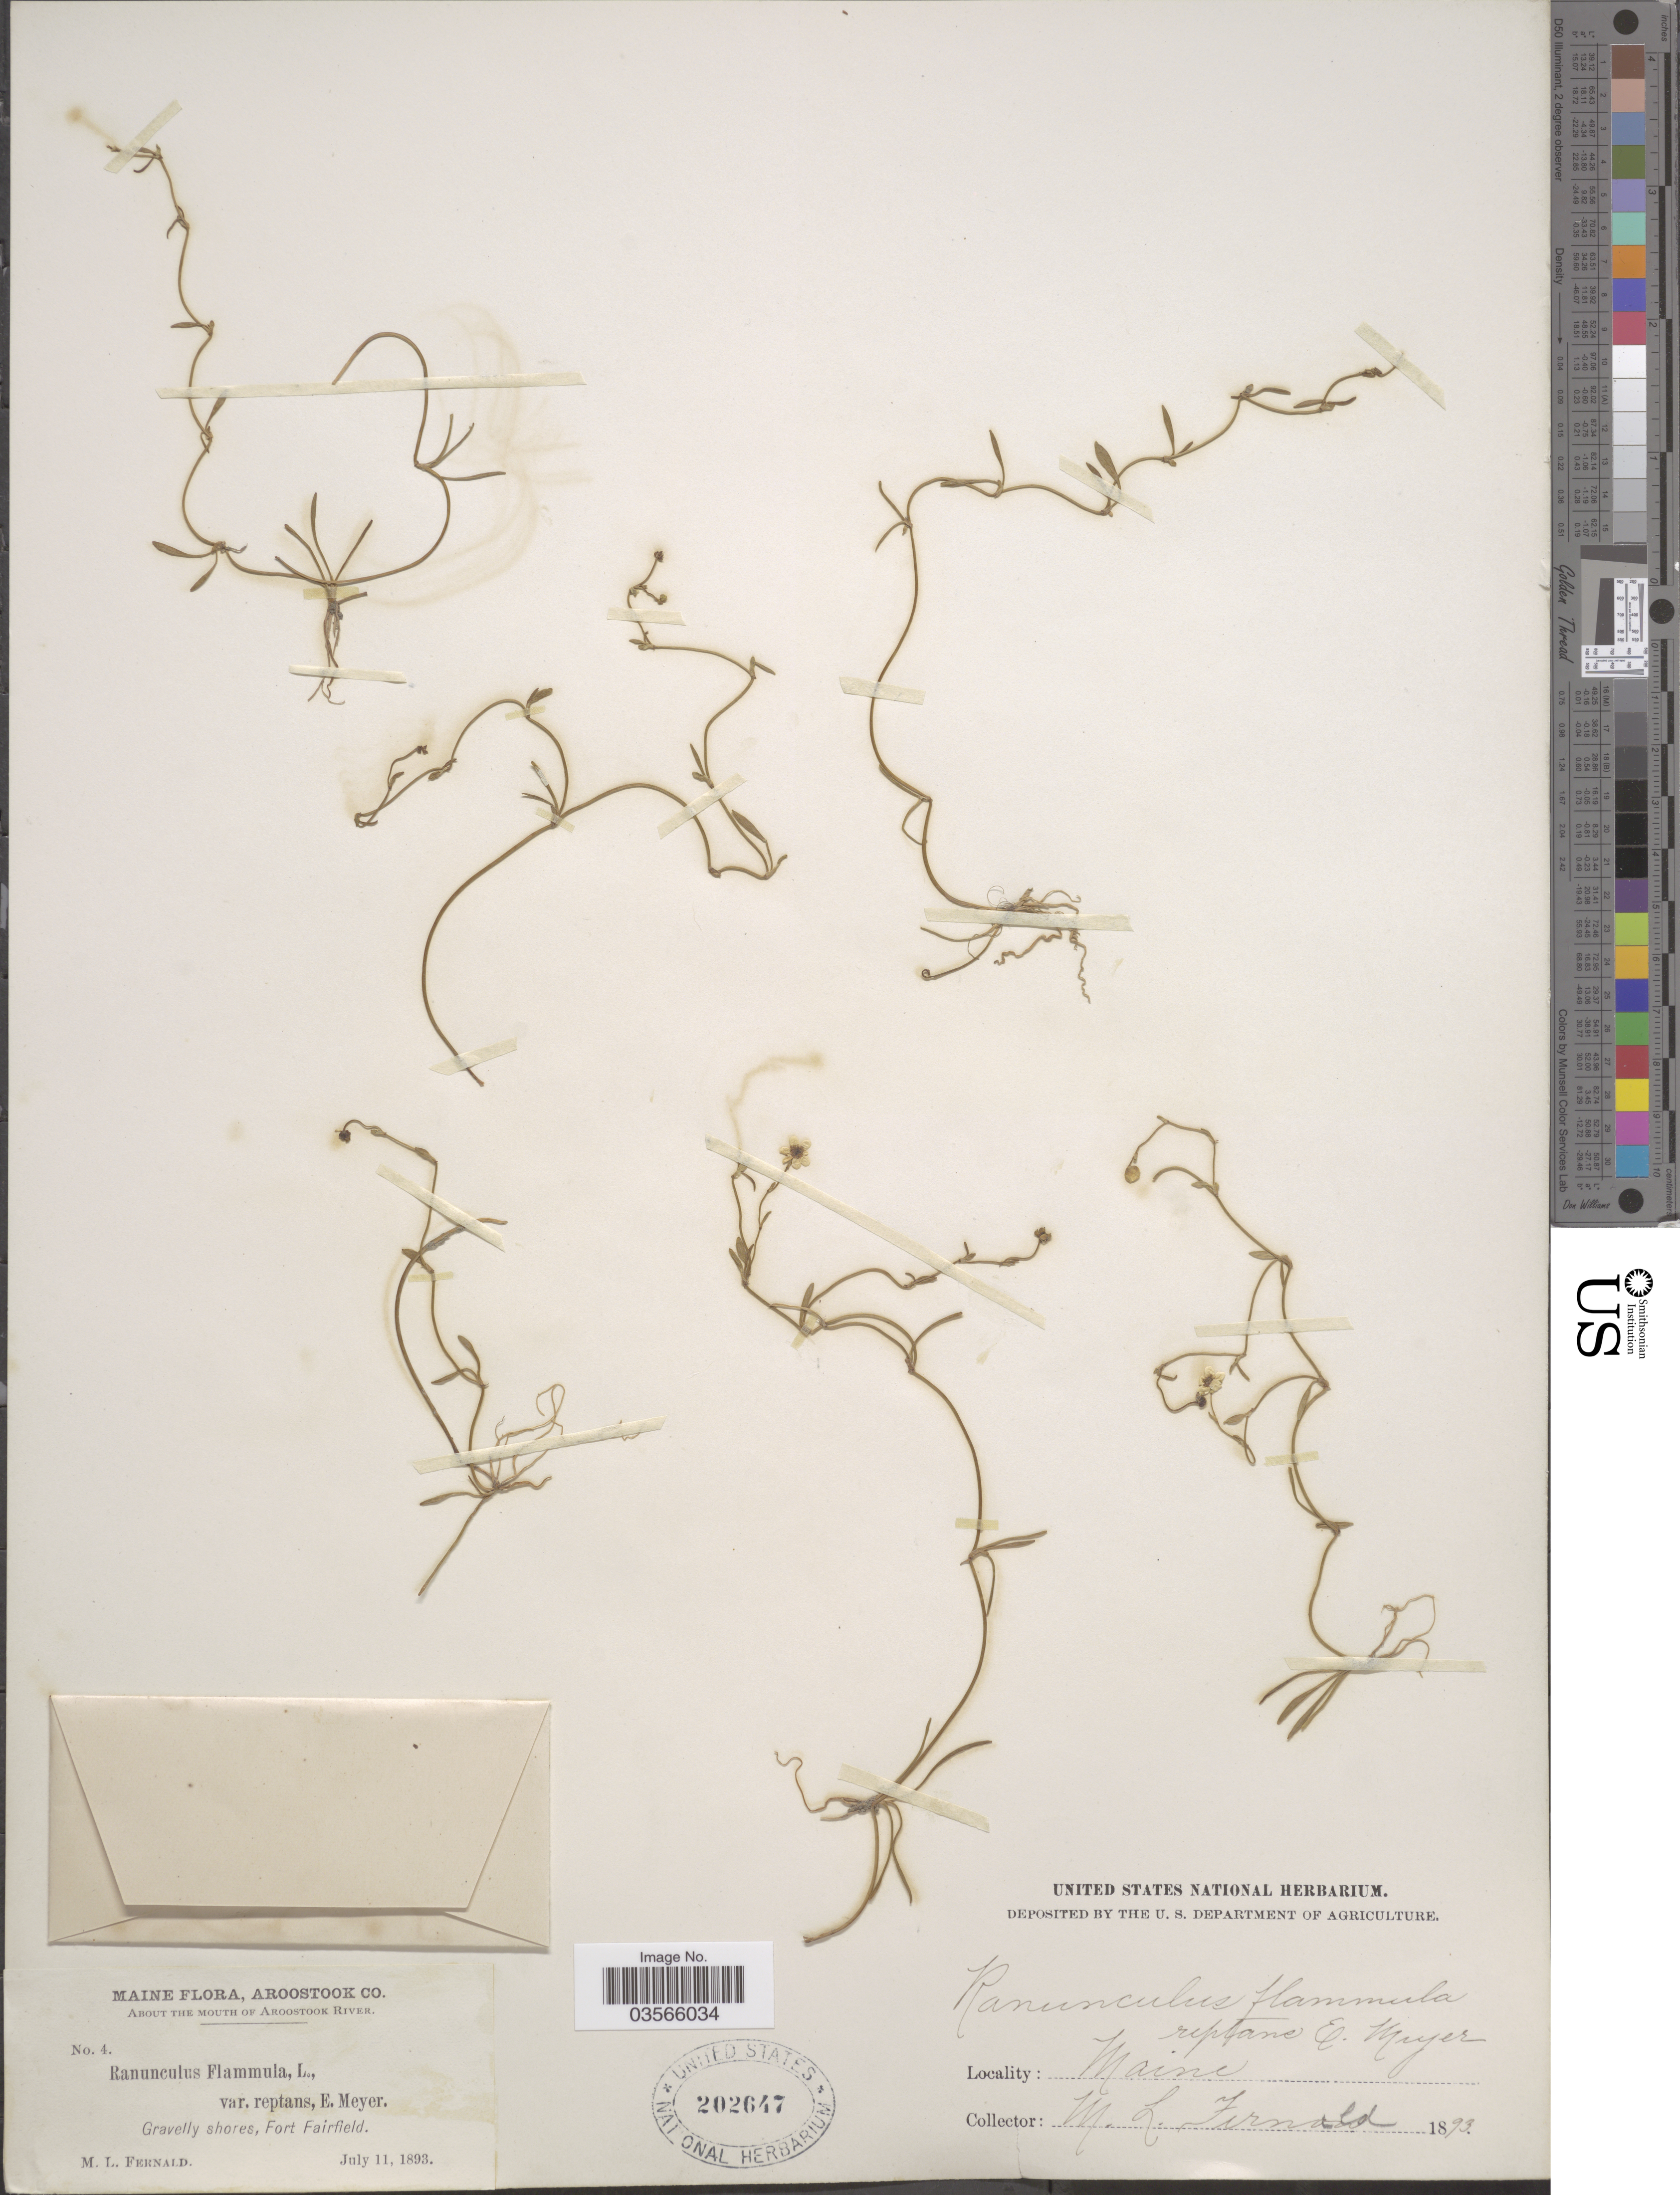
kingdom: Plantae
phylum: Tracheophyta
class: Magnoliopsida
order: Ranunculales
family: Ranunculaceae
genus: Ranunculus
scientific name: Ranunculus flammula var. filiformis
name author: (Michx.) Hook.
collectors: M. L. Fernald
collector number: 4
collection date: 1893-07-11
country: United States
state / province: Maine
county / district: Aroostook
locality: About the mouth of Aroostook River. Gravelly shores, Fort Fairfield.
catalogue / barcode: US 202647